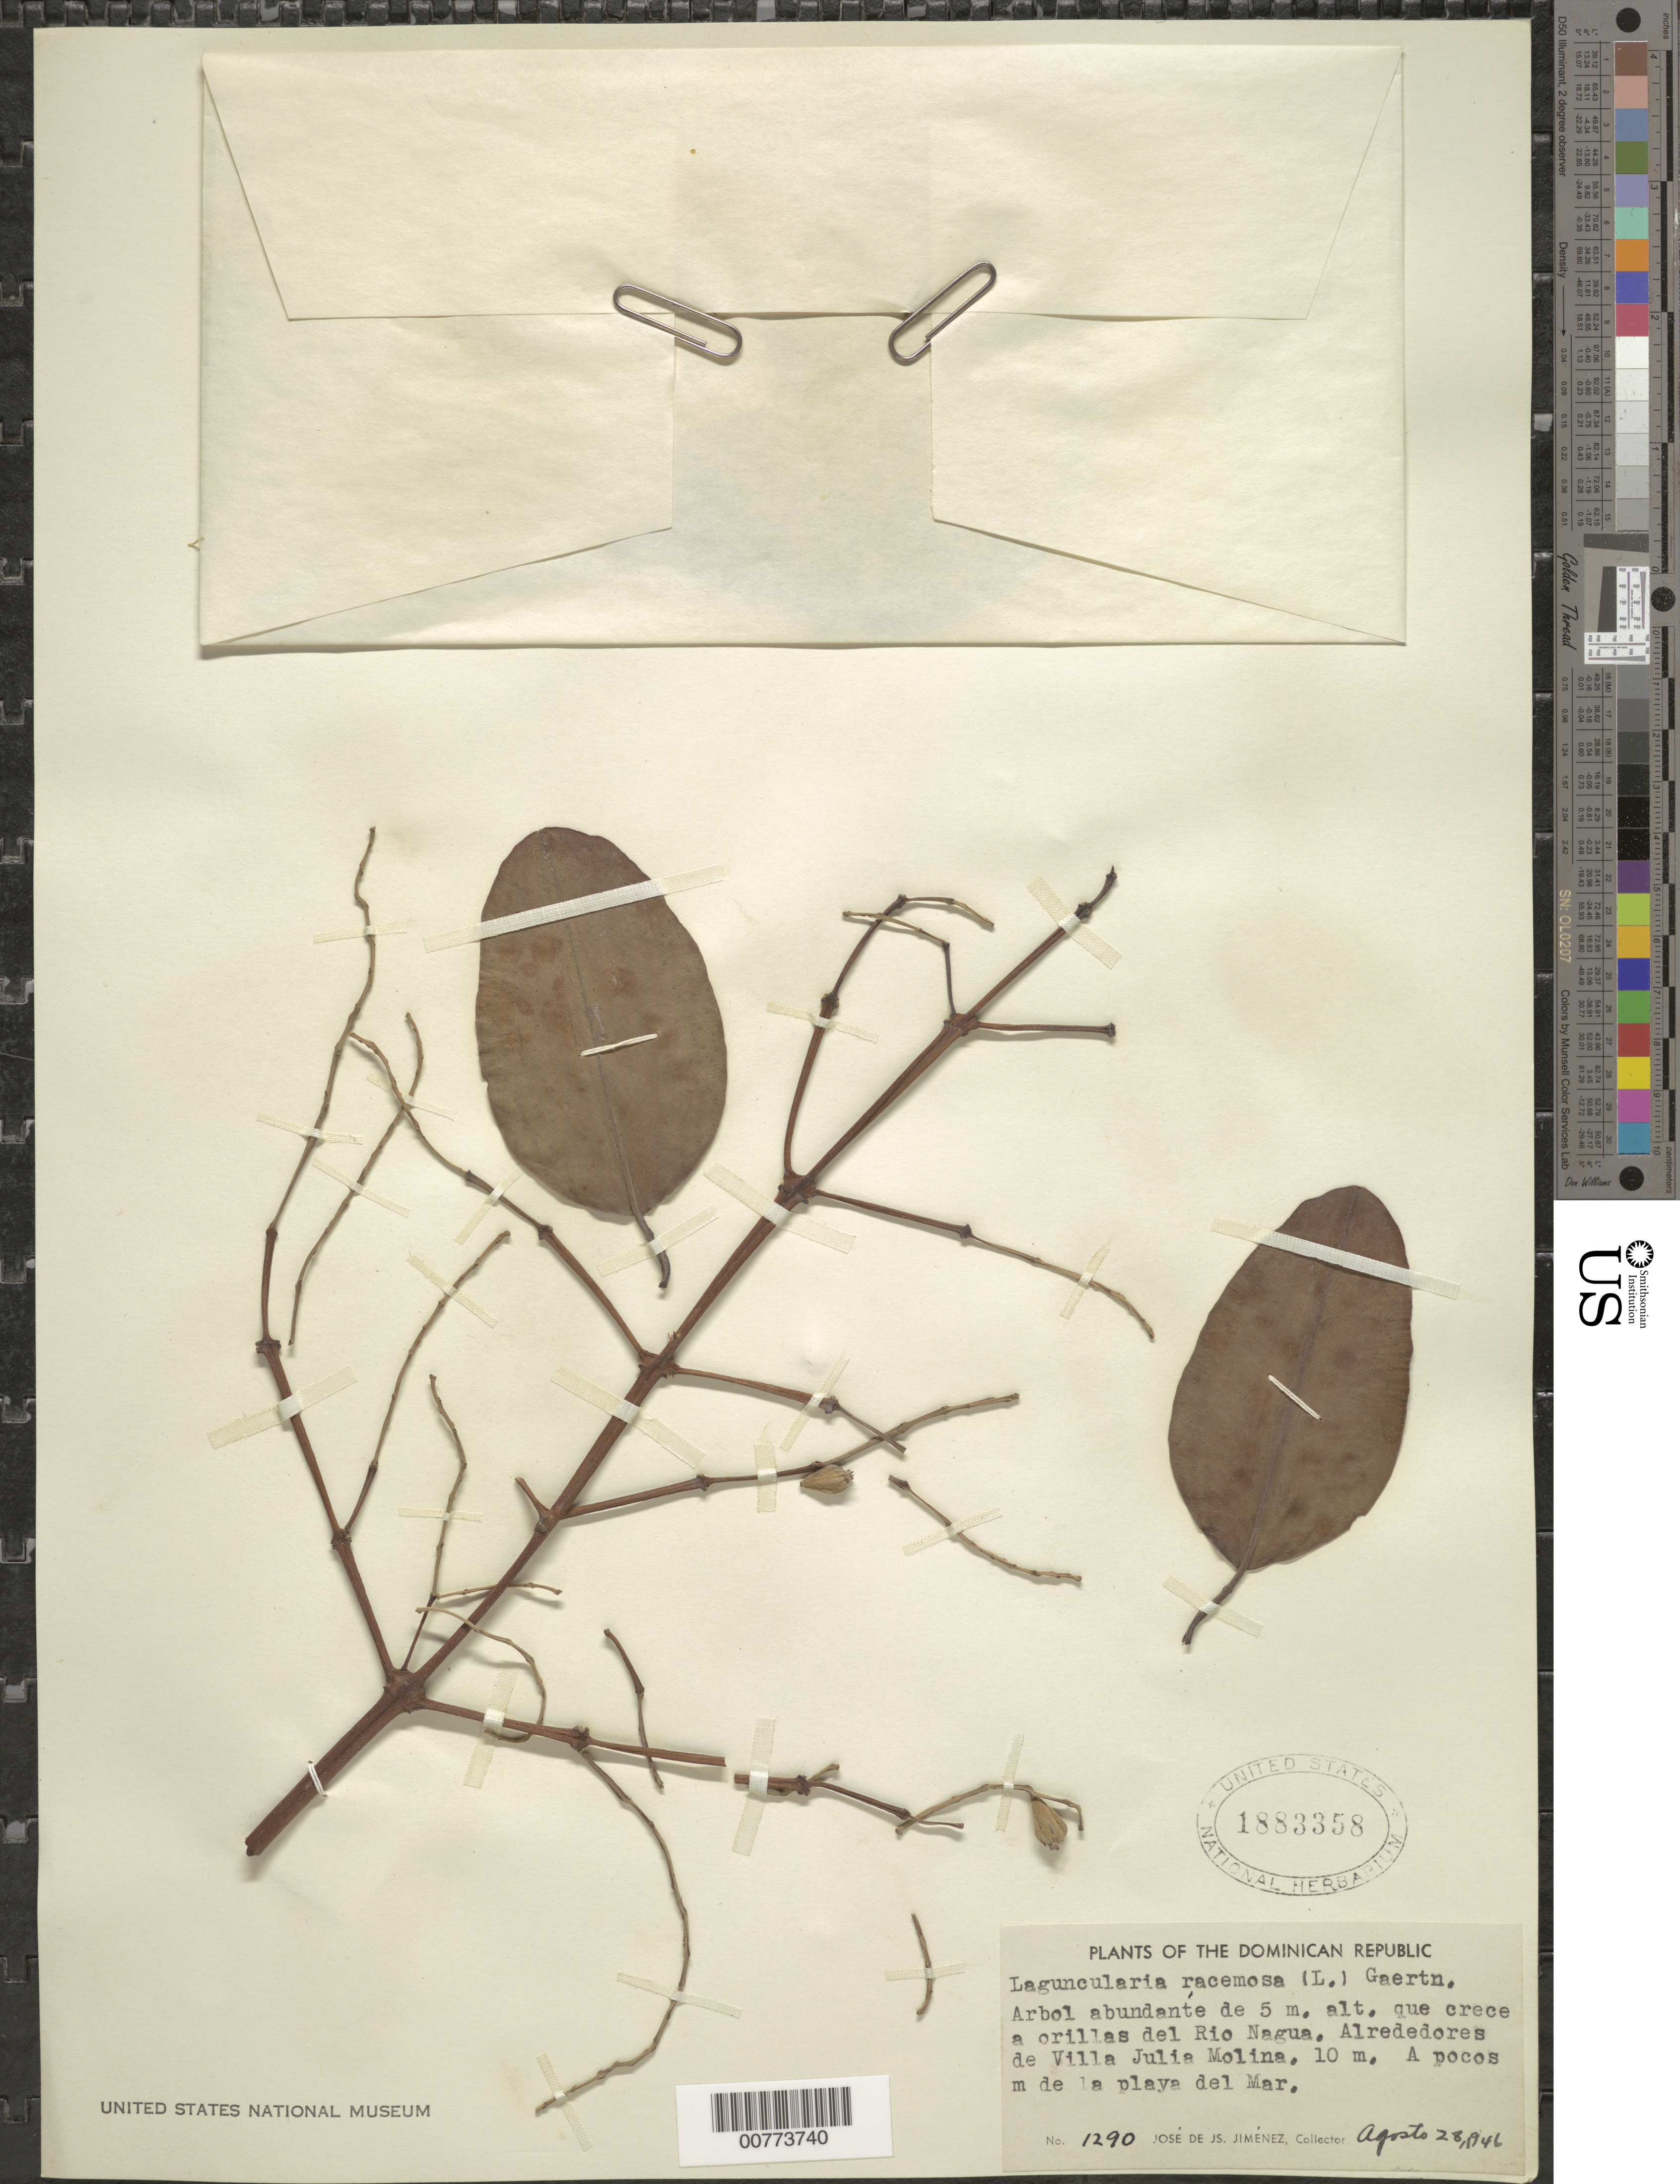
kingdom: Plantae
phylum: Tracheophyta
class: Magnoliopsida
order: Myrtales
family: Combretaceae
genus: Laguncularia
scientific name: Laguncularia racemosa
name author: (L.) C.F. Gaertn.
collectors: J. J. Jiménez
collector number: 1290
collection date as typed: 28 Aug 1946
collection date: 1946-08-28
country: Dominican Republic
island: Hispaniola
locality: Villa Julia Molina sorroundings, 10 m, a few minutes from Playa del Mar, Rio Nagua.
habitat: Banks of river.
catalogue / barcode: US 1883358